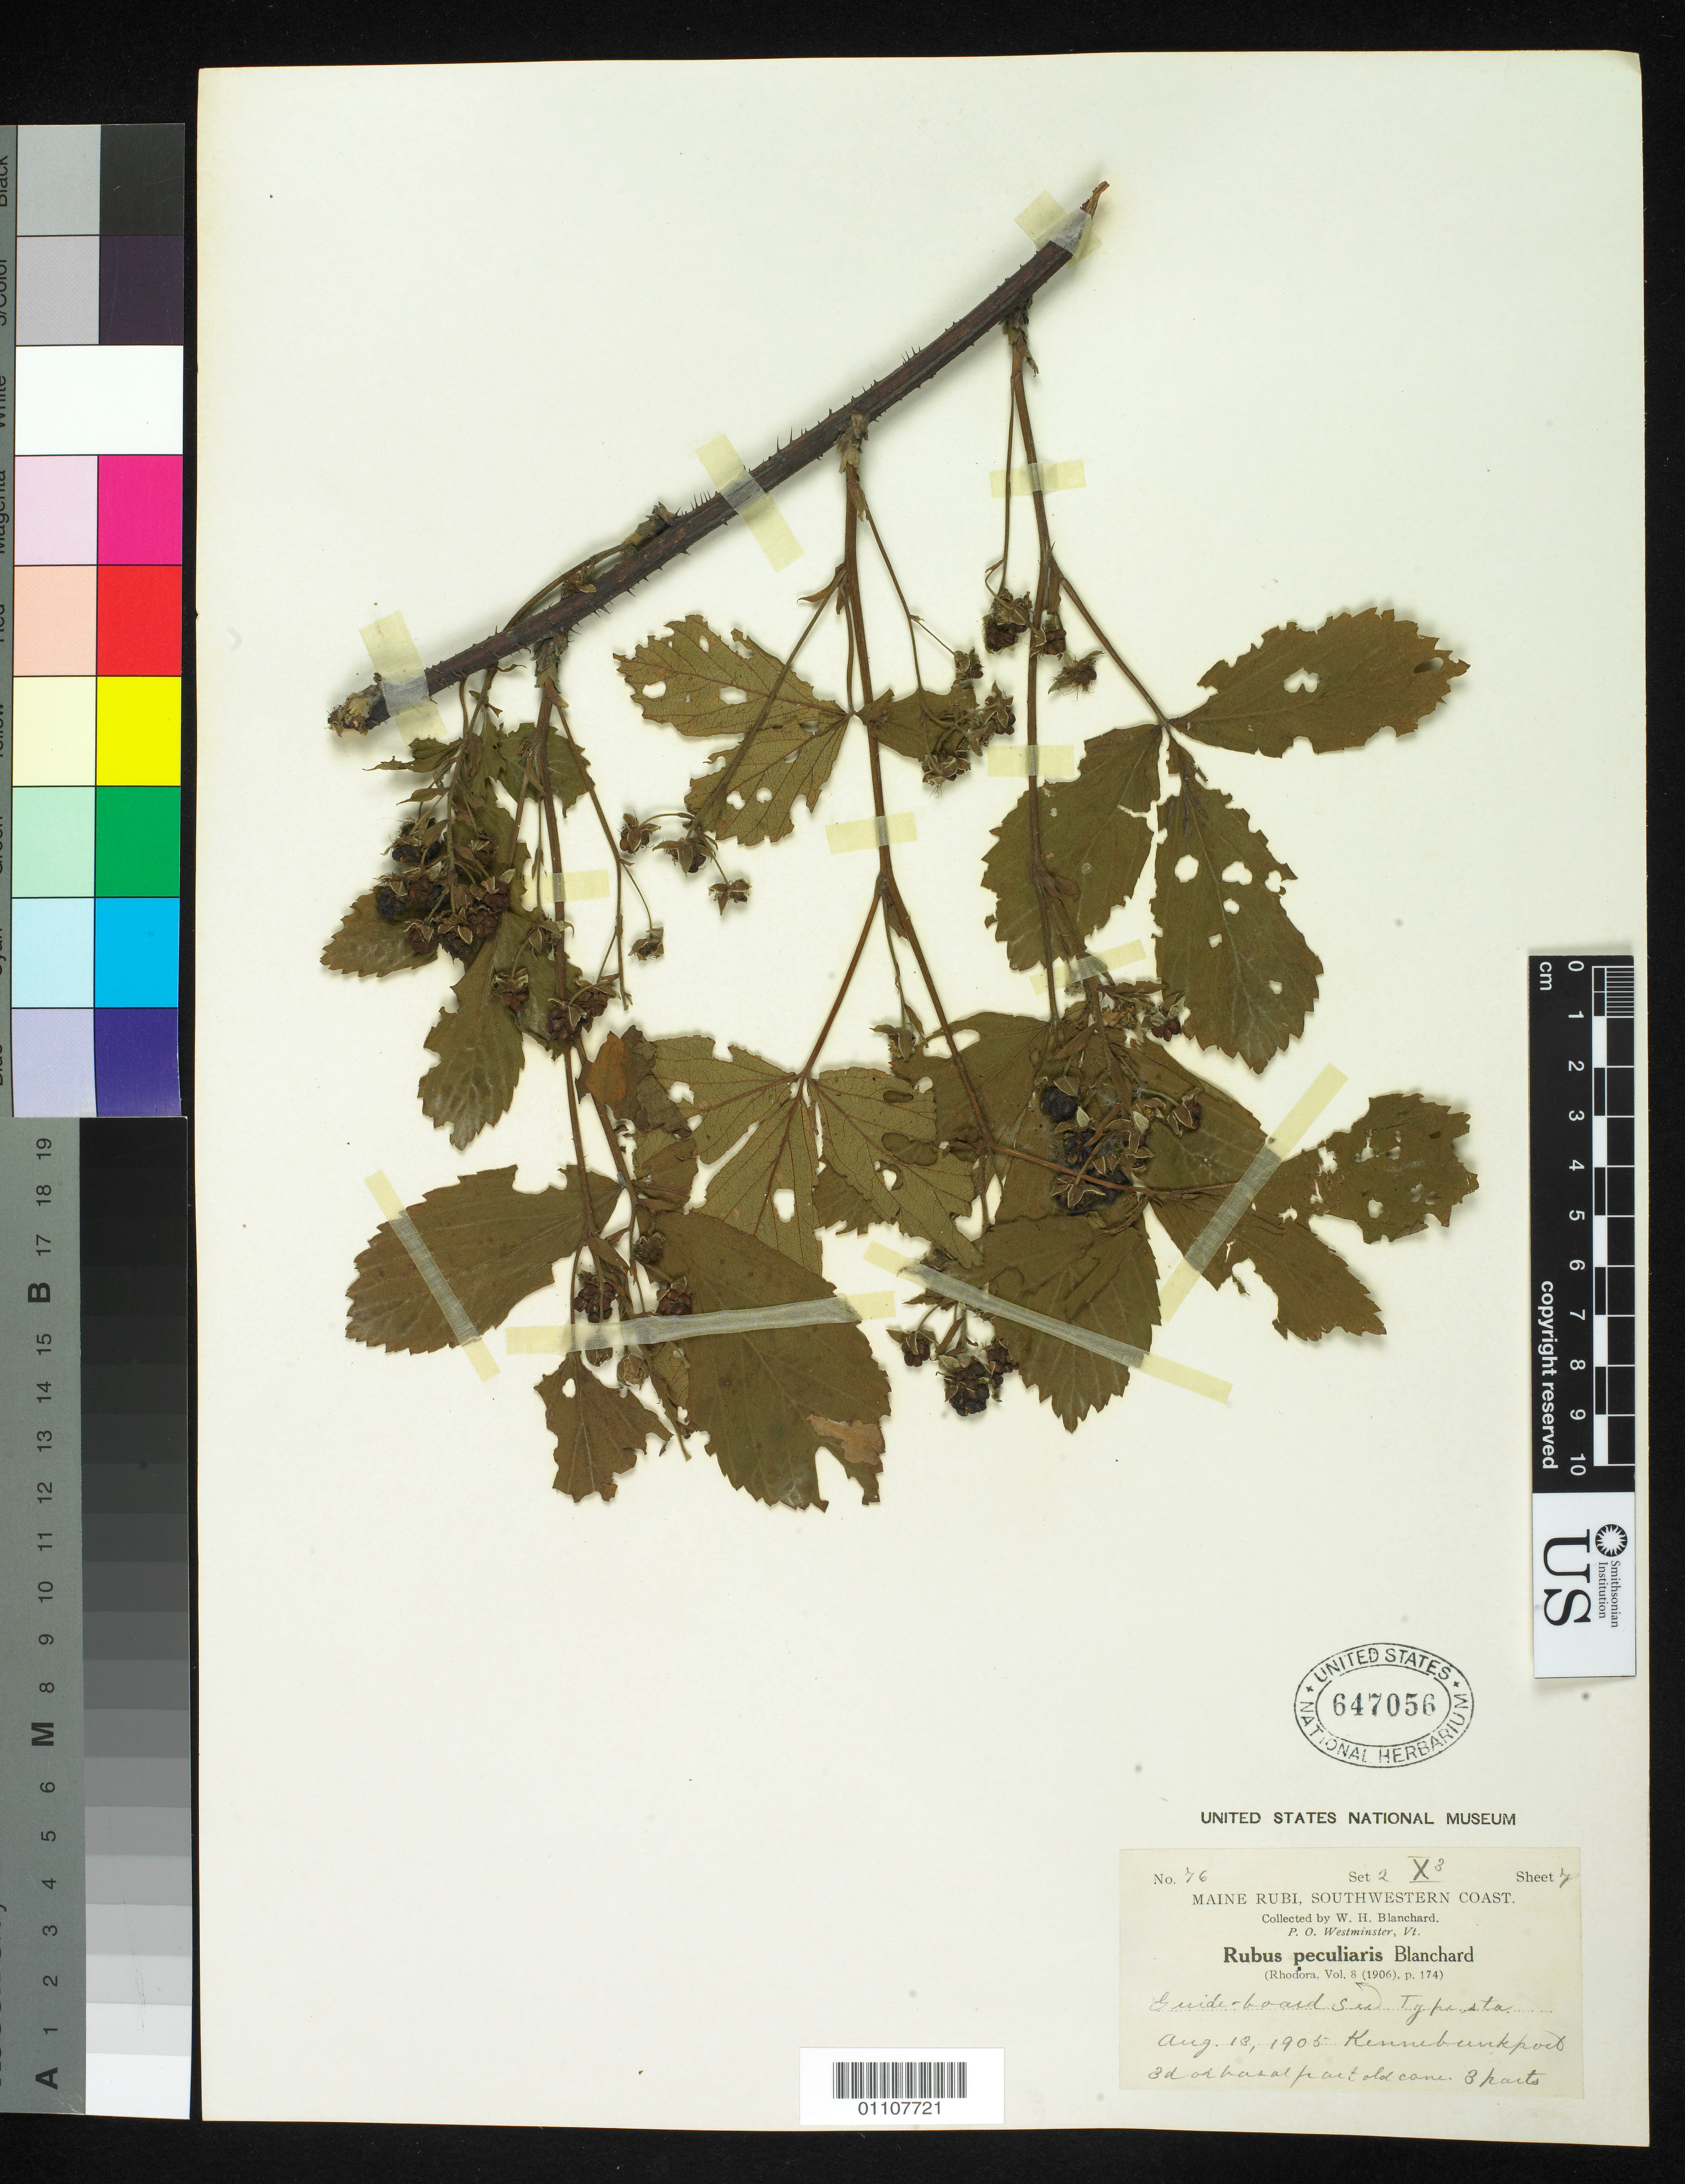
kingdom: Plantae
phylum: Tracheophyta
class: Magnoliopsida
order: Rosales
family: Rosaceae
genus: Rubus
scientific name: Rubus peculiaris Blanch., nom. illeg.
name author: Blanch.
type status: Syntype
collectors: W. H. Blanchard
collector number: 76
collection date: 1905-08-13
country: United States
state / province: Maine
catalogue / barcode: US 647056